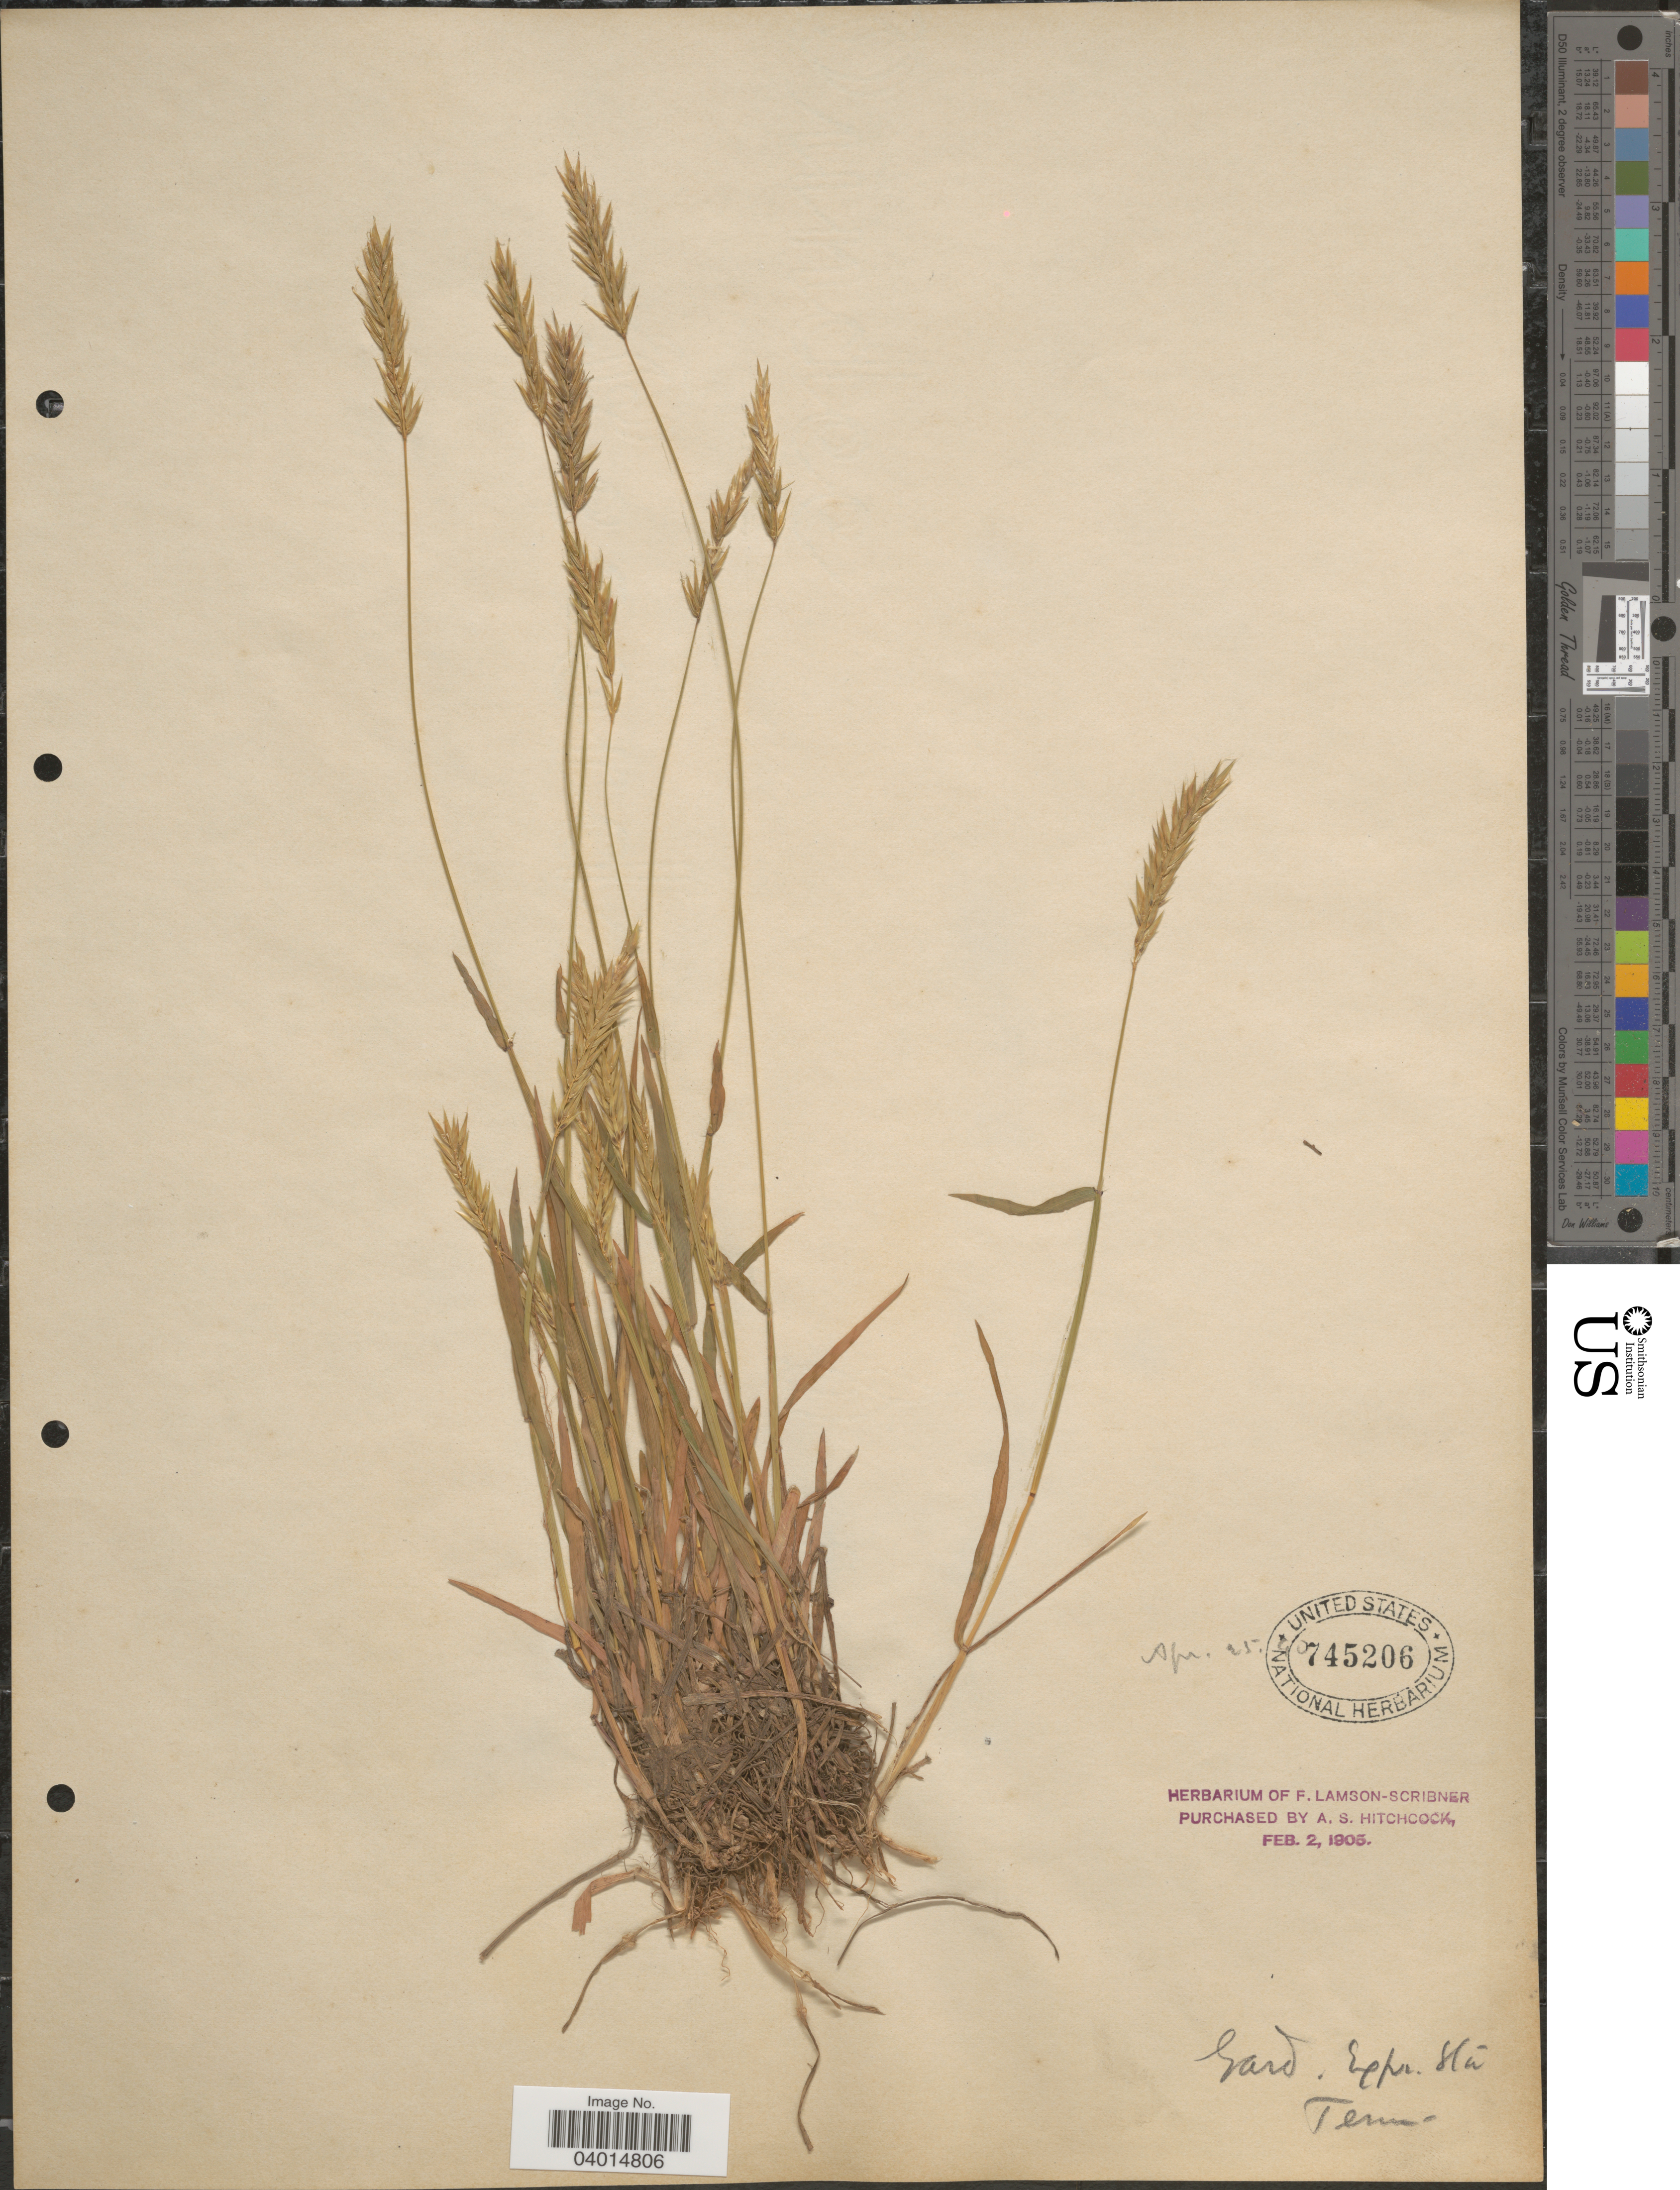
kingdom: Plantae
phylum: Tracheophyta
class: Liliopsida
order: Poales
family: Poaceae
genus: Anthoxanthum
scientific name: Anthoxanthum odoratum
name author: L.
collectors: ex herb. F. Lamson Scribner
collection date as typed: Transcribed d/m/y: 25/4/90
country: United States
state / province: Tennessee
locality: Gard. Exp. sta.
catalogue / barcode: US 745206